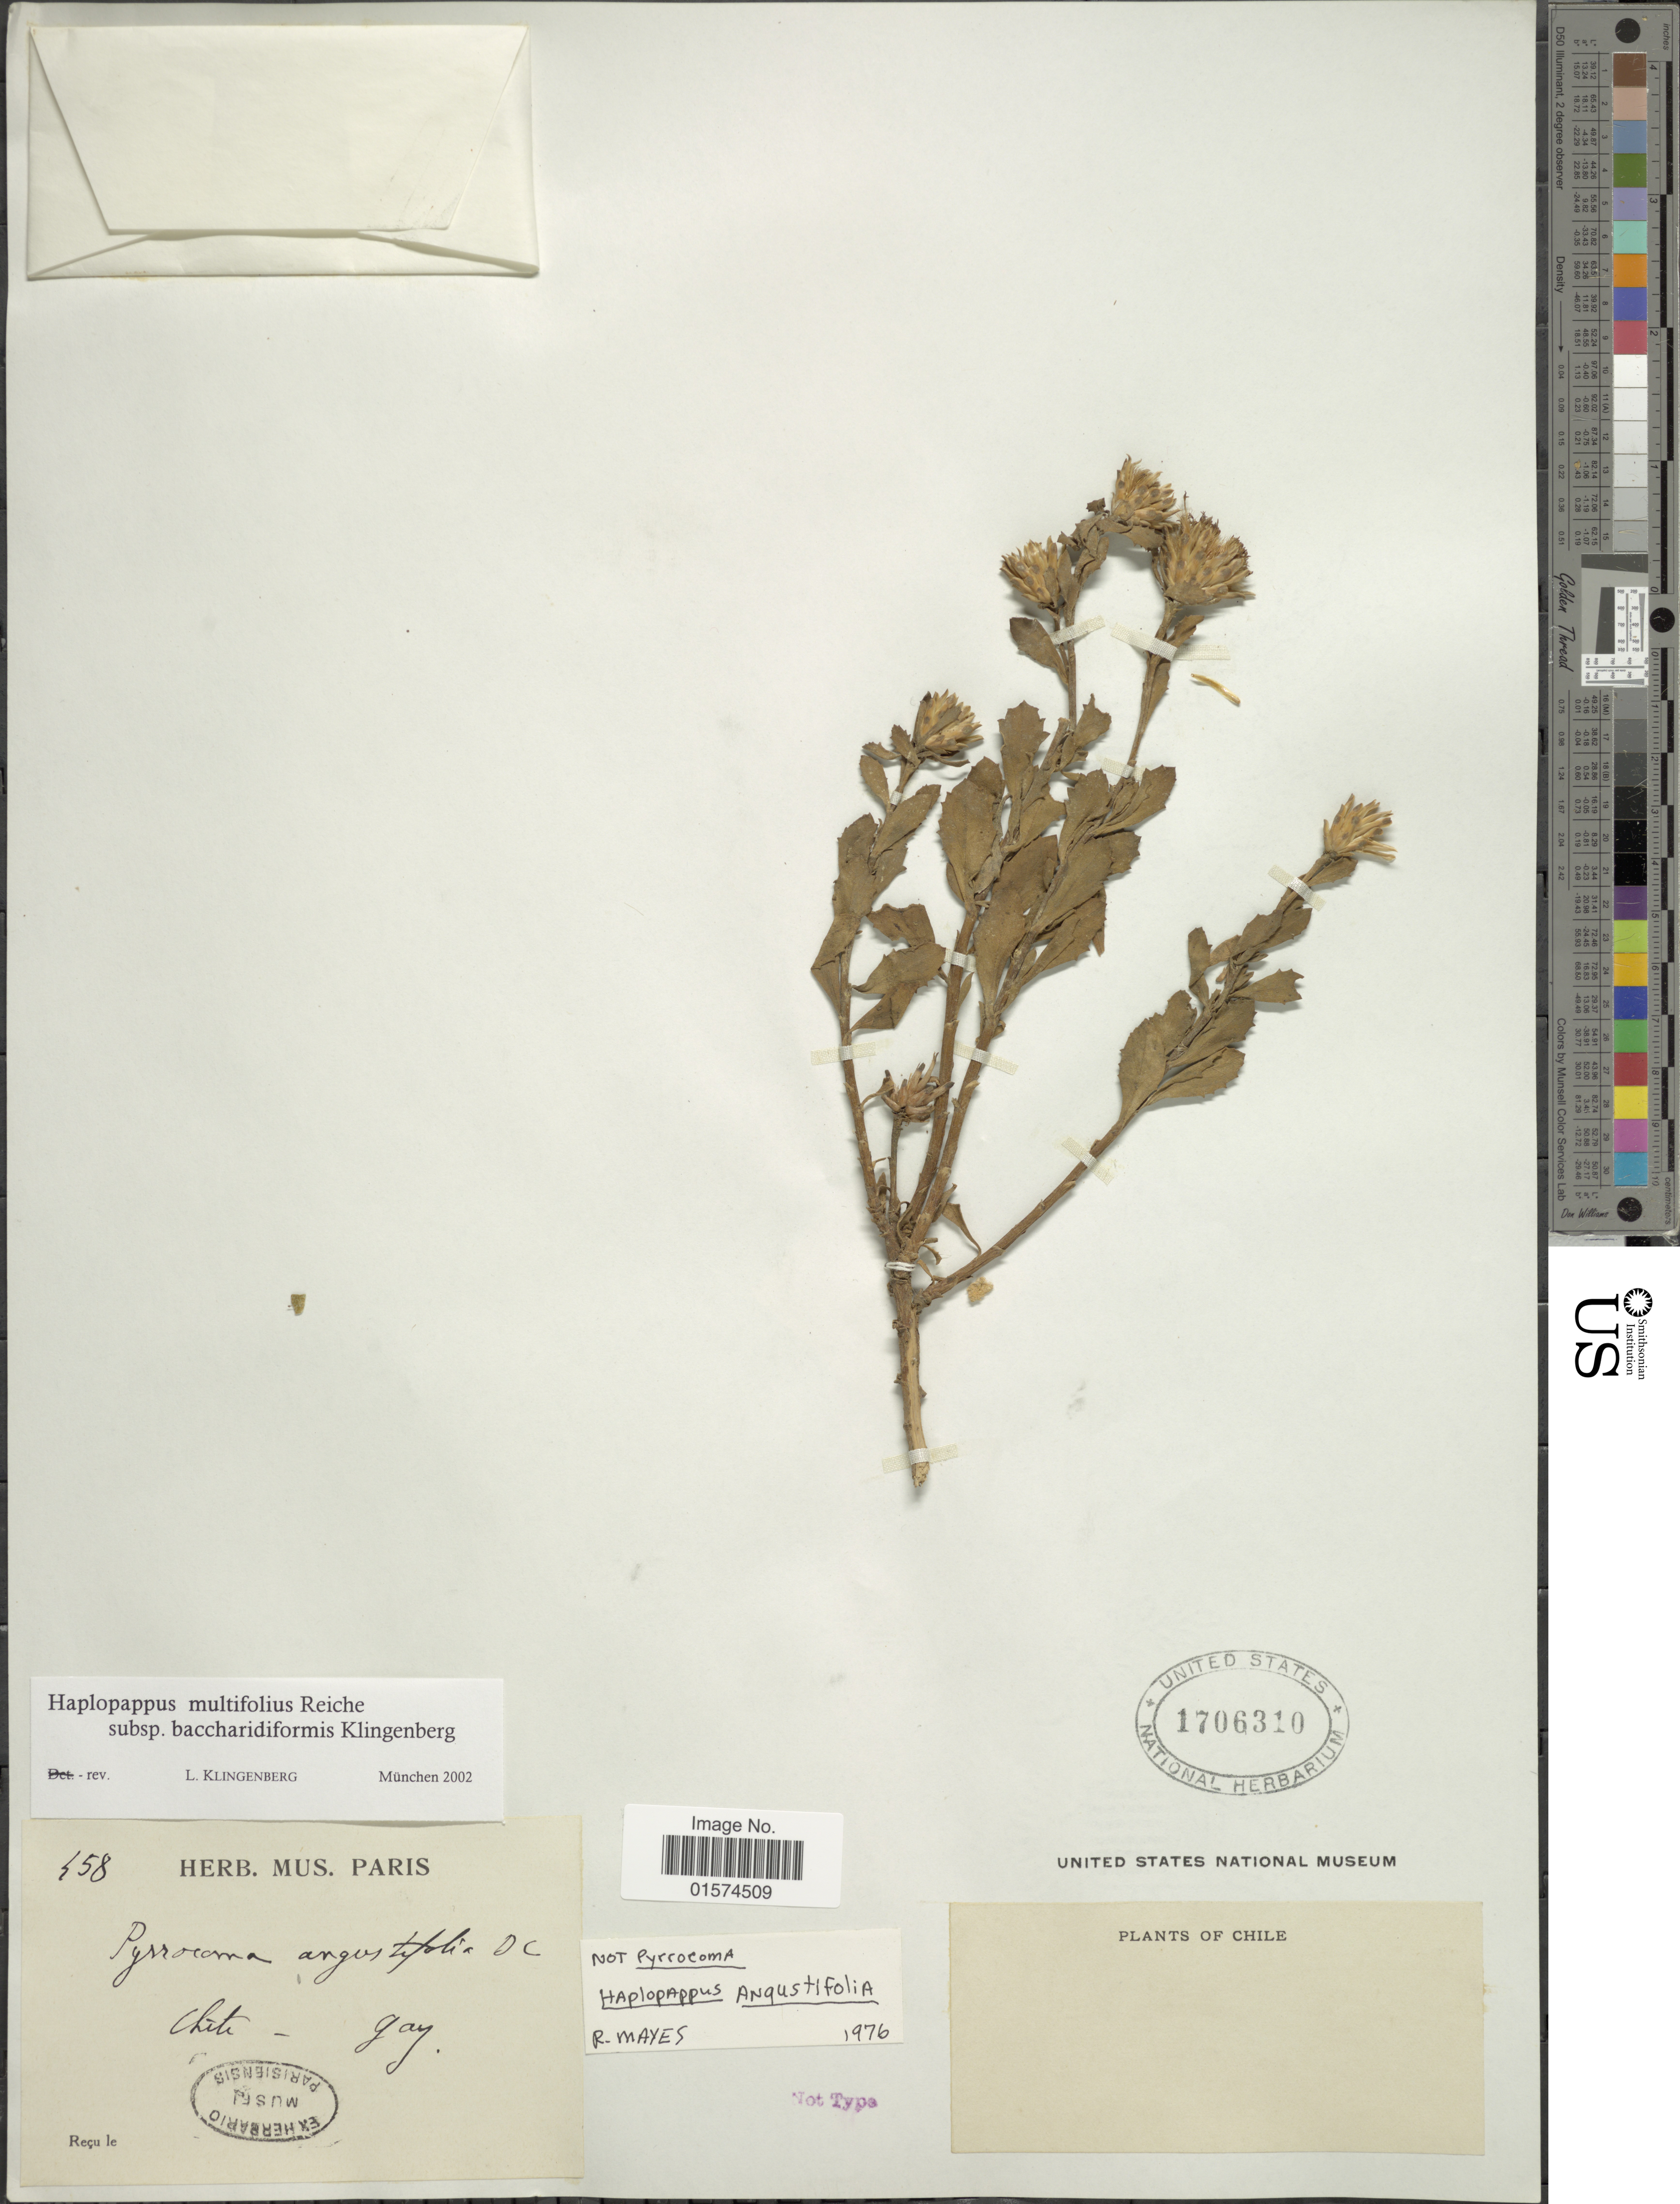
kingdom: Plantae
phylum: Tracheophyta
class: Magnoliopsida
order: Asterales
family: Asteraceae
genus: Haplopappus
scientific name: Haplopappus multifolius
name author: Phil. ex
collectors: -- Gay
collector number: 458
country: Chile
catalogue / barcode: US 1706310